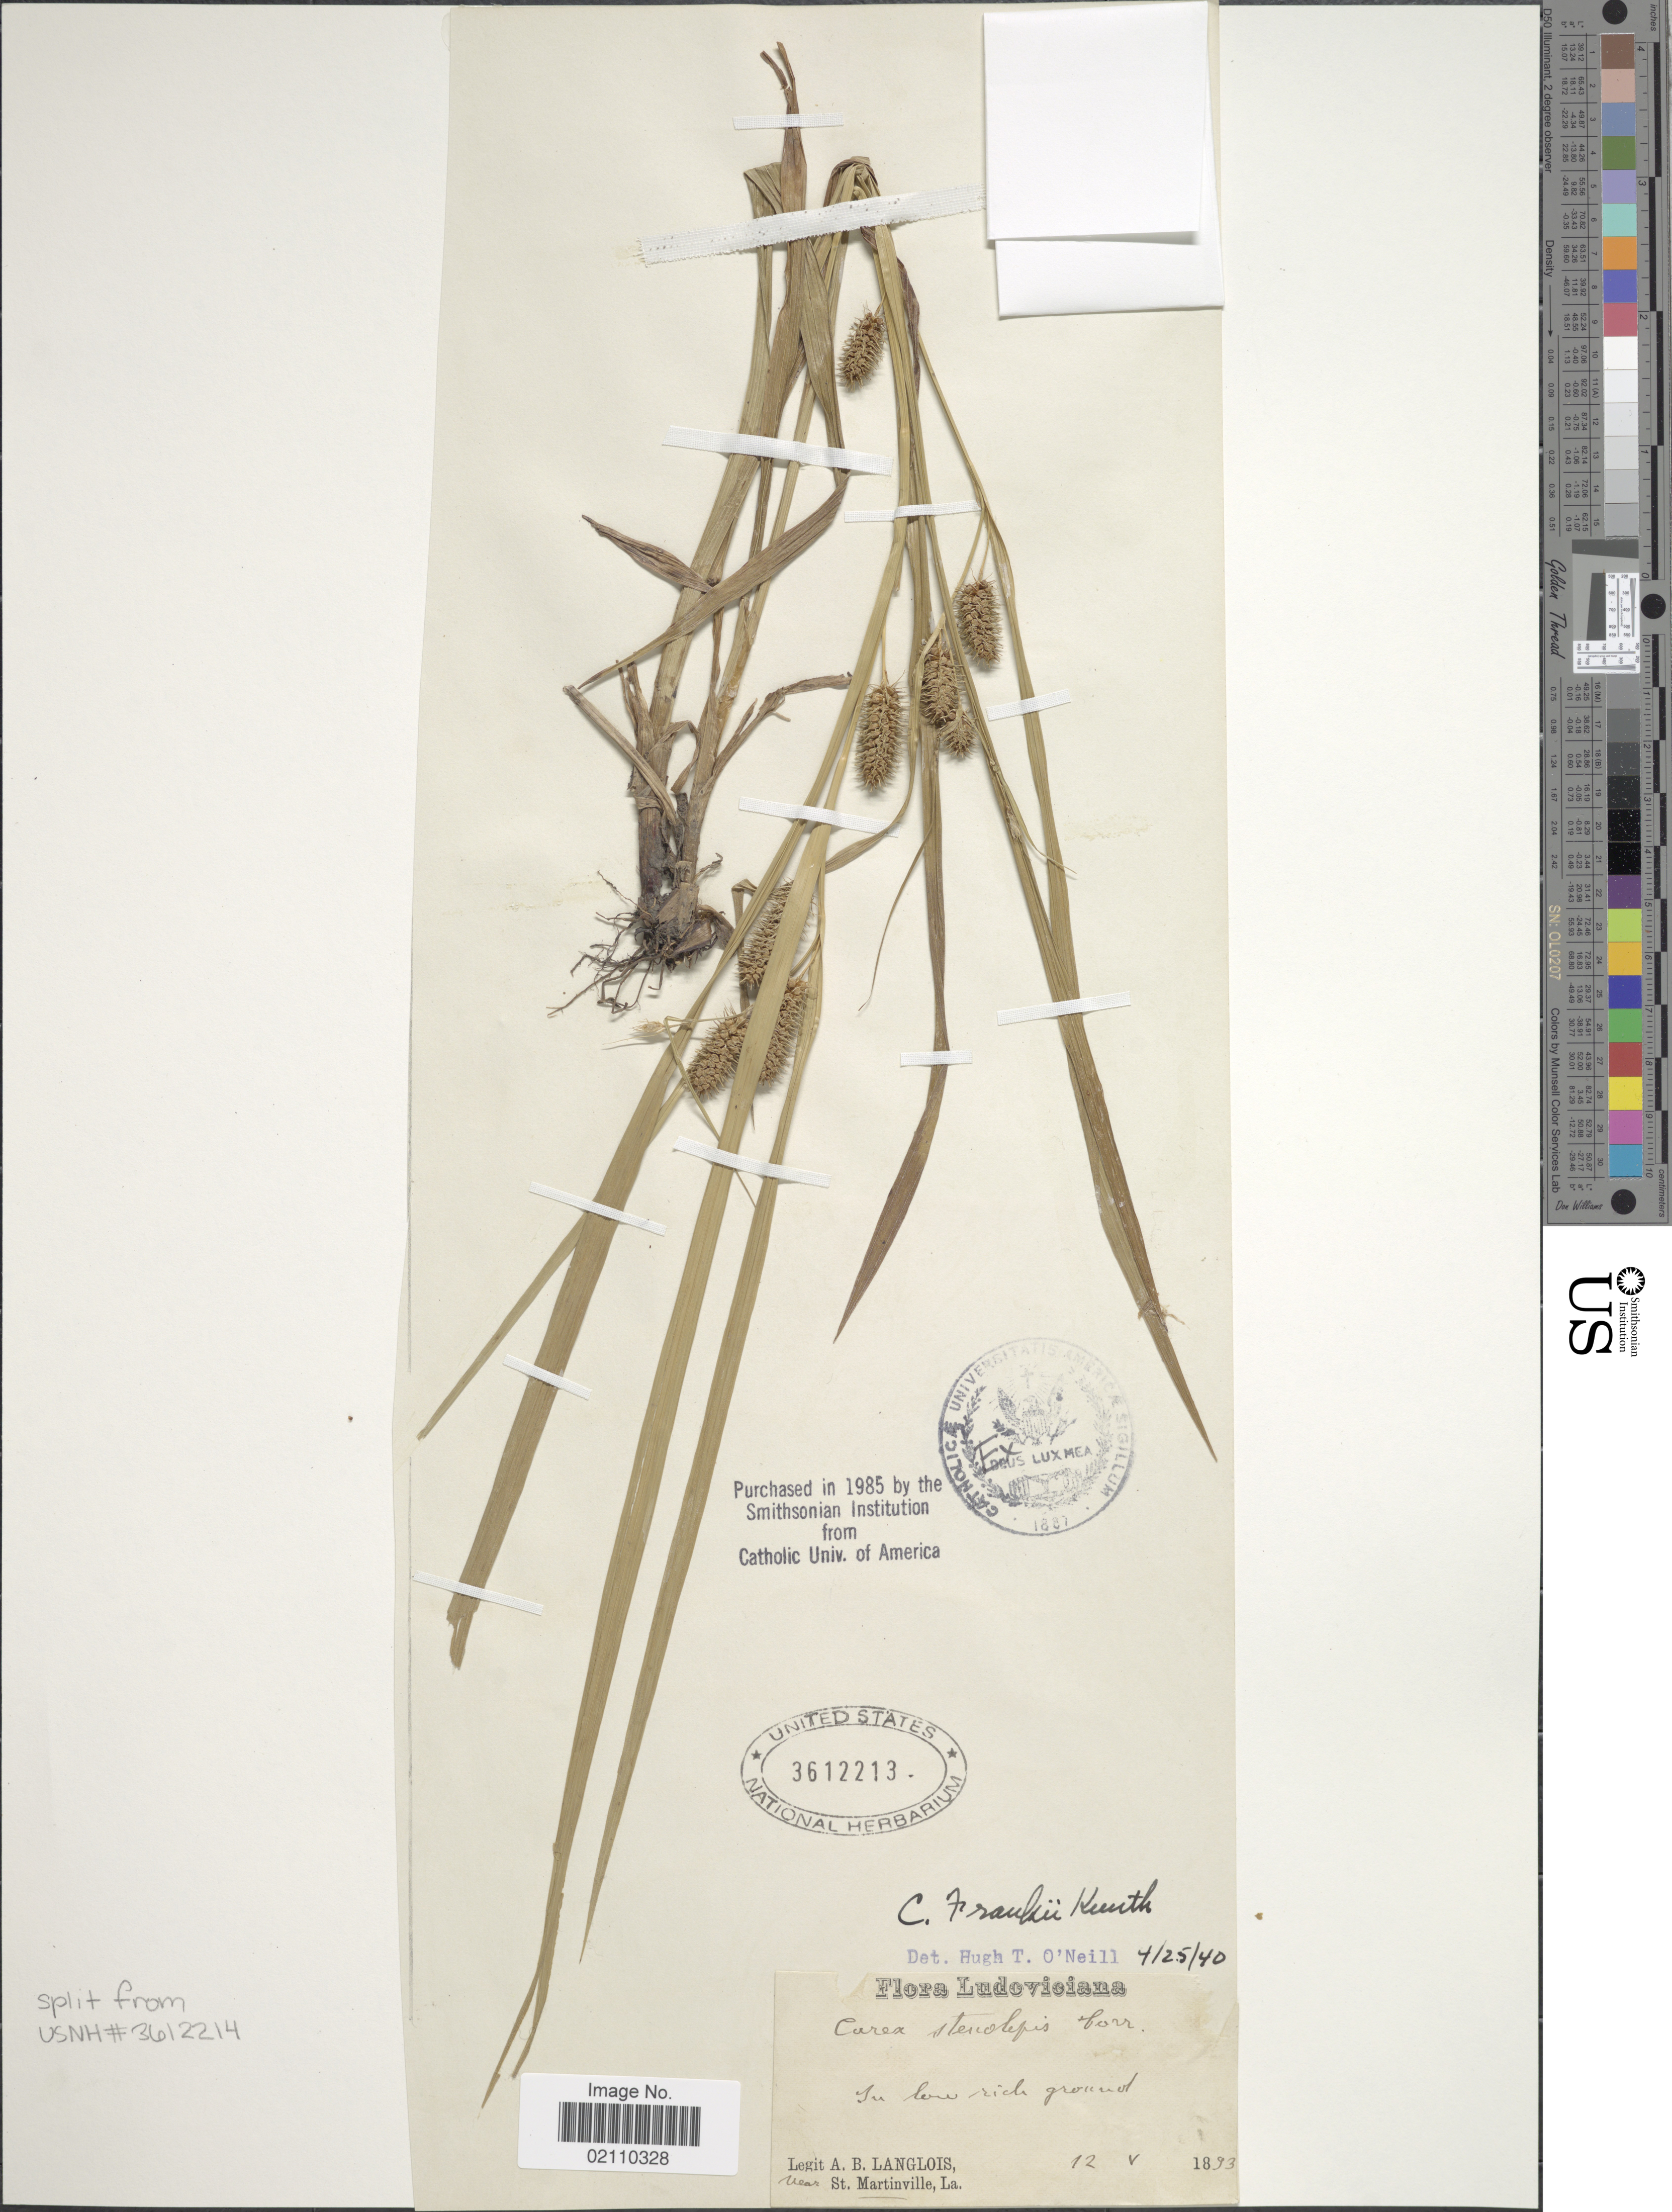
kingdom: Plantae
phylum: Tracheophyta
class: Liliopsida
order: Poales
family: Cyperaceae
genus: Carex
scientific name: Carex frankii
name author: Kunth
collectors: A. Langlois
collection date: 1893-05-12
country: United States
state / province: Louisiana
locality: in low rich ground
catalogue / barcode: US 3612213